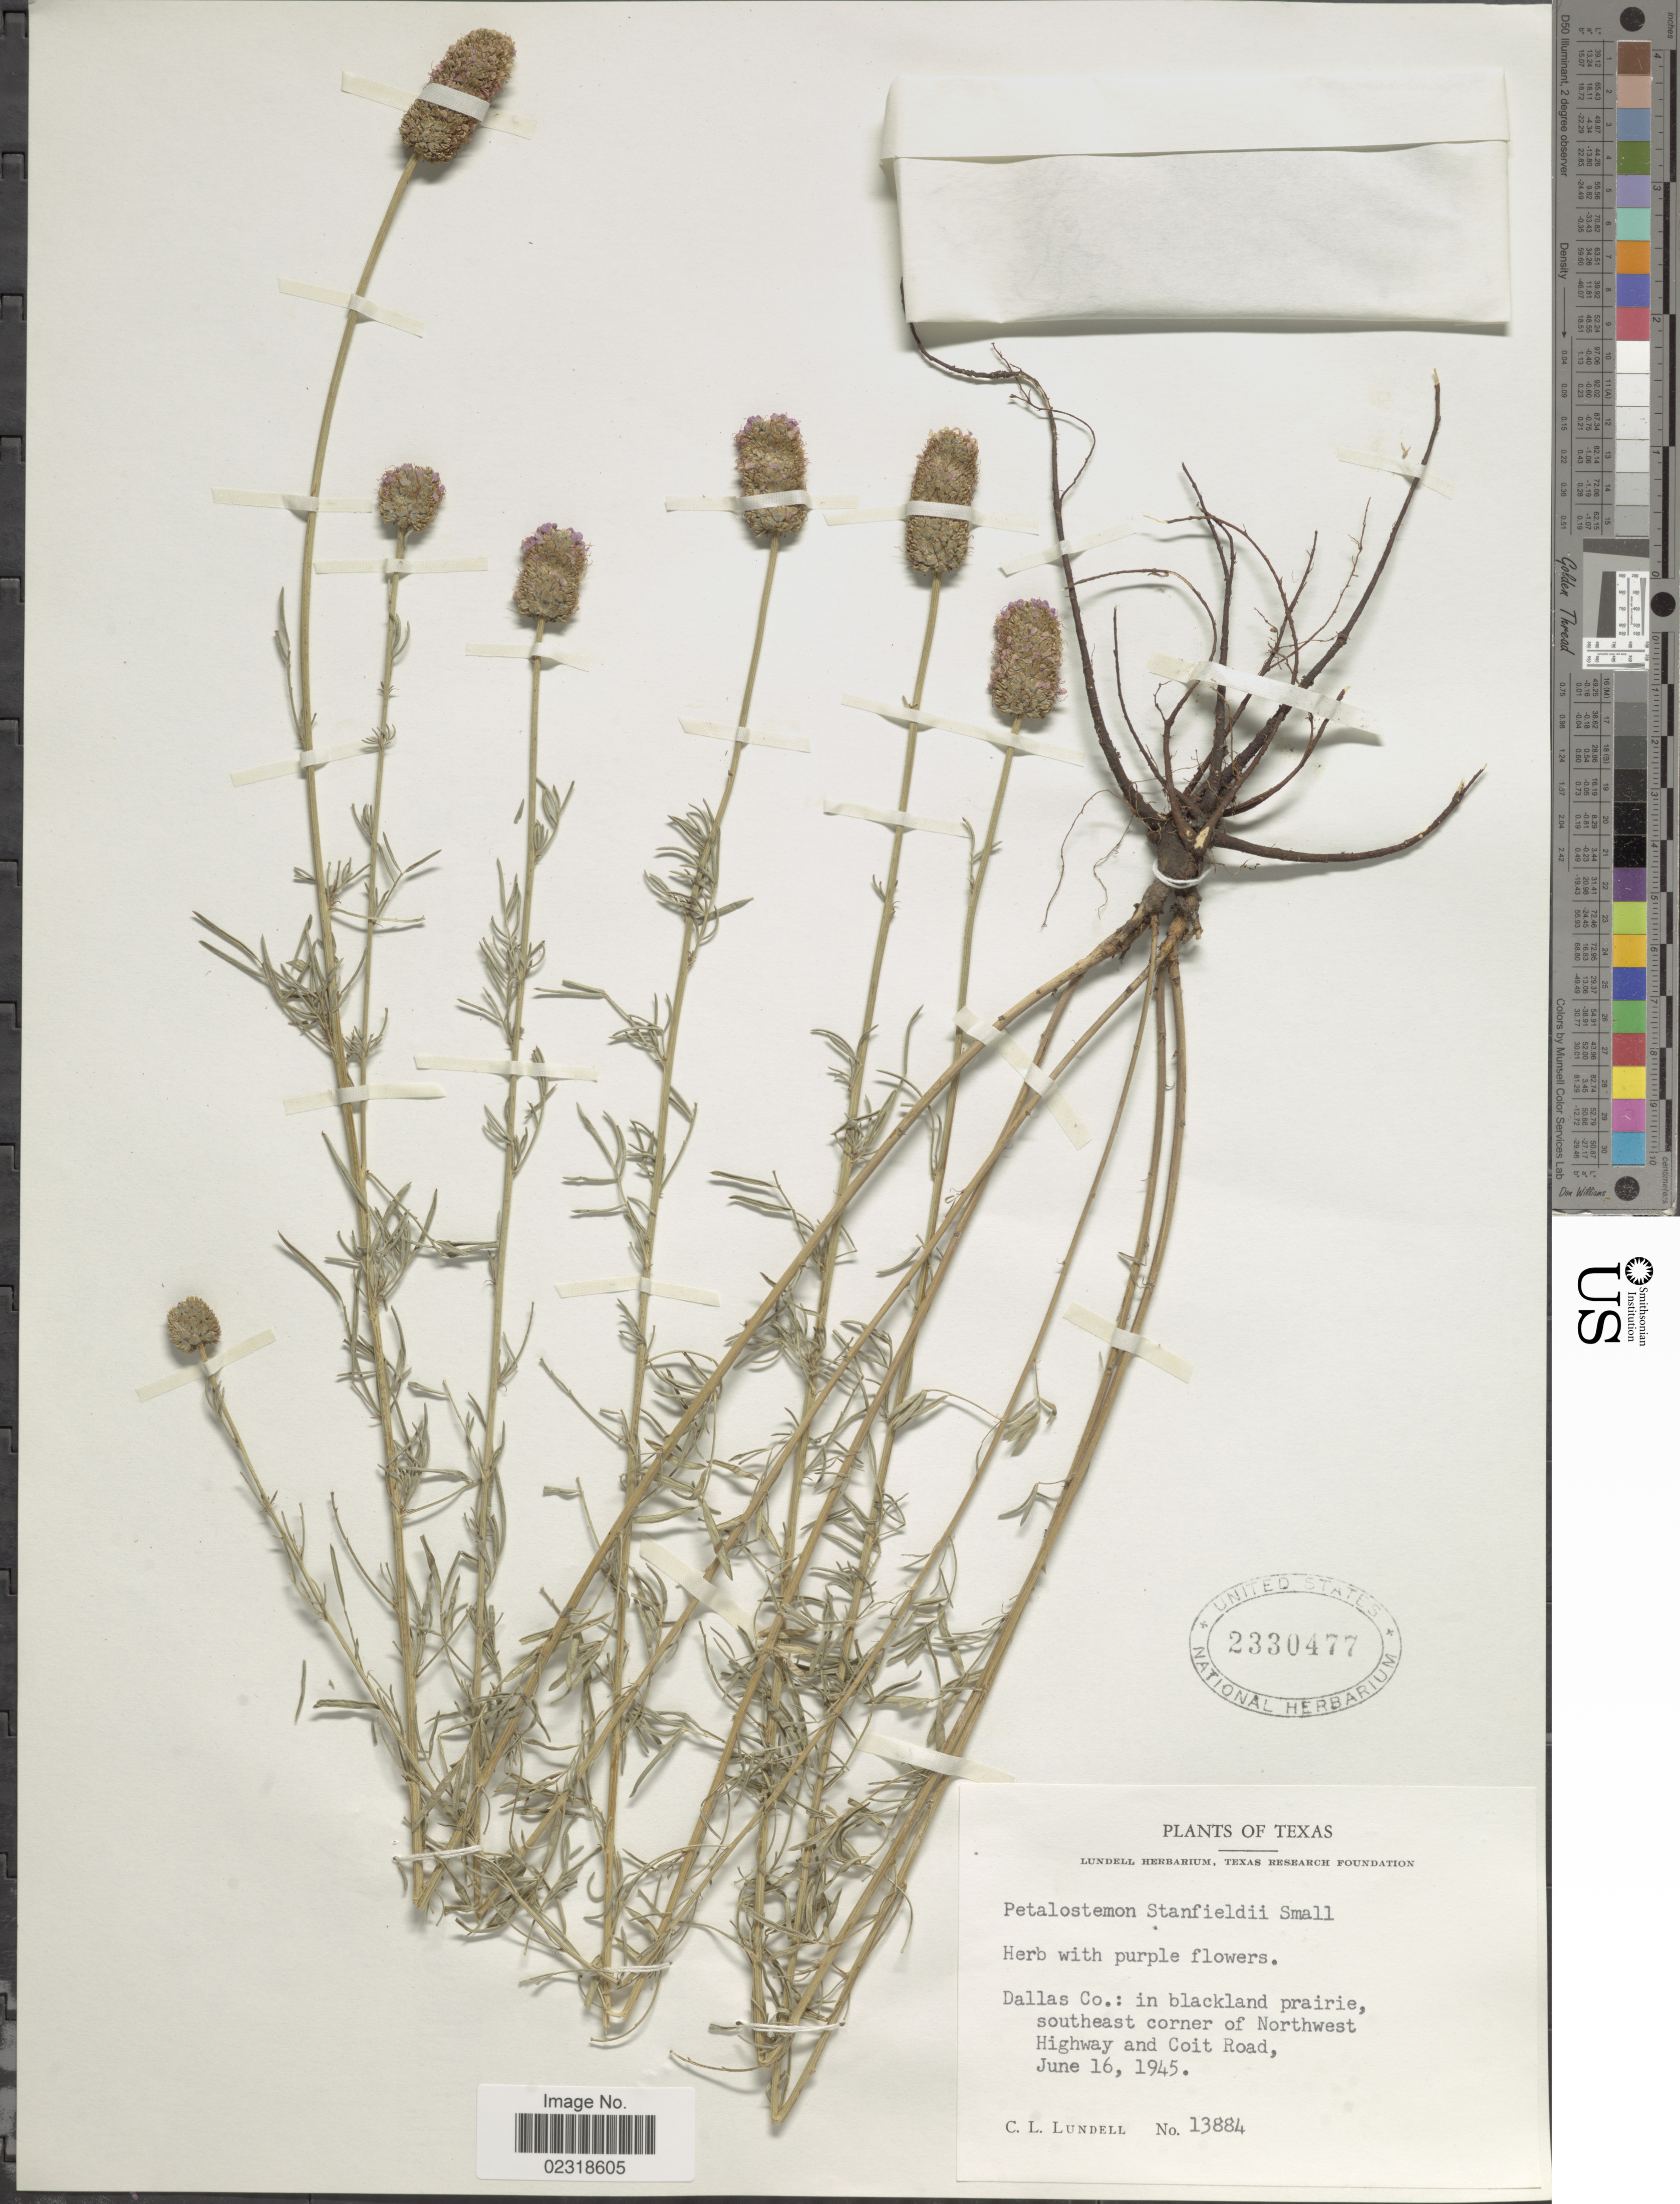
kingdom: Plantae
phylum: Tracheophyta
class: Magnoliopsida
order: Fabales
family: Fabaceae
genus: Dalea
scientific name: Dalea tenuis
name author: (J.M. Coult.) Shinners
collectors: C. L. Lundell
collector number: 13884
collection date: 1945-06-16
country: United States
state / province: Texas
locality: Dallas Co.: in blackland prairie, southeast corner of Northwest Highway and Coit Road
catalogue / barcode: US 2330477